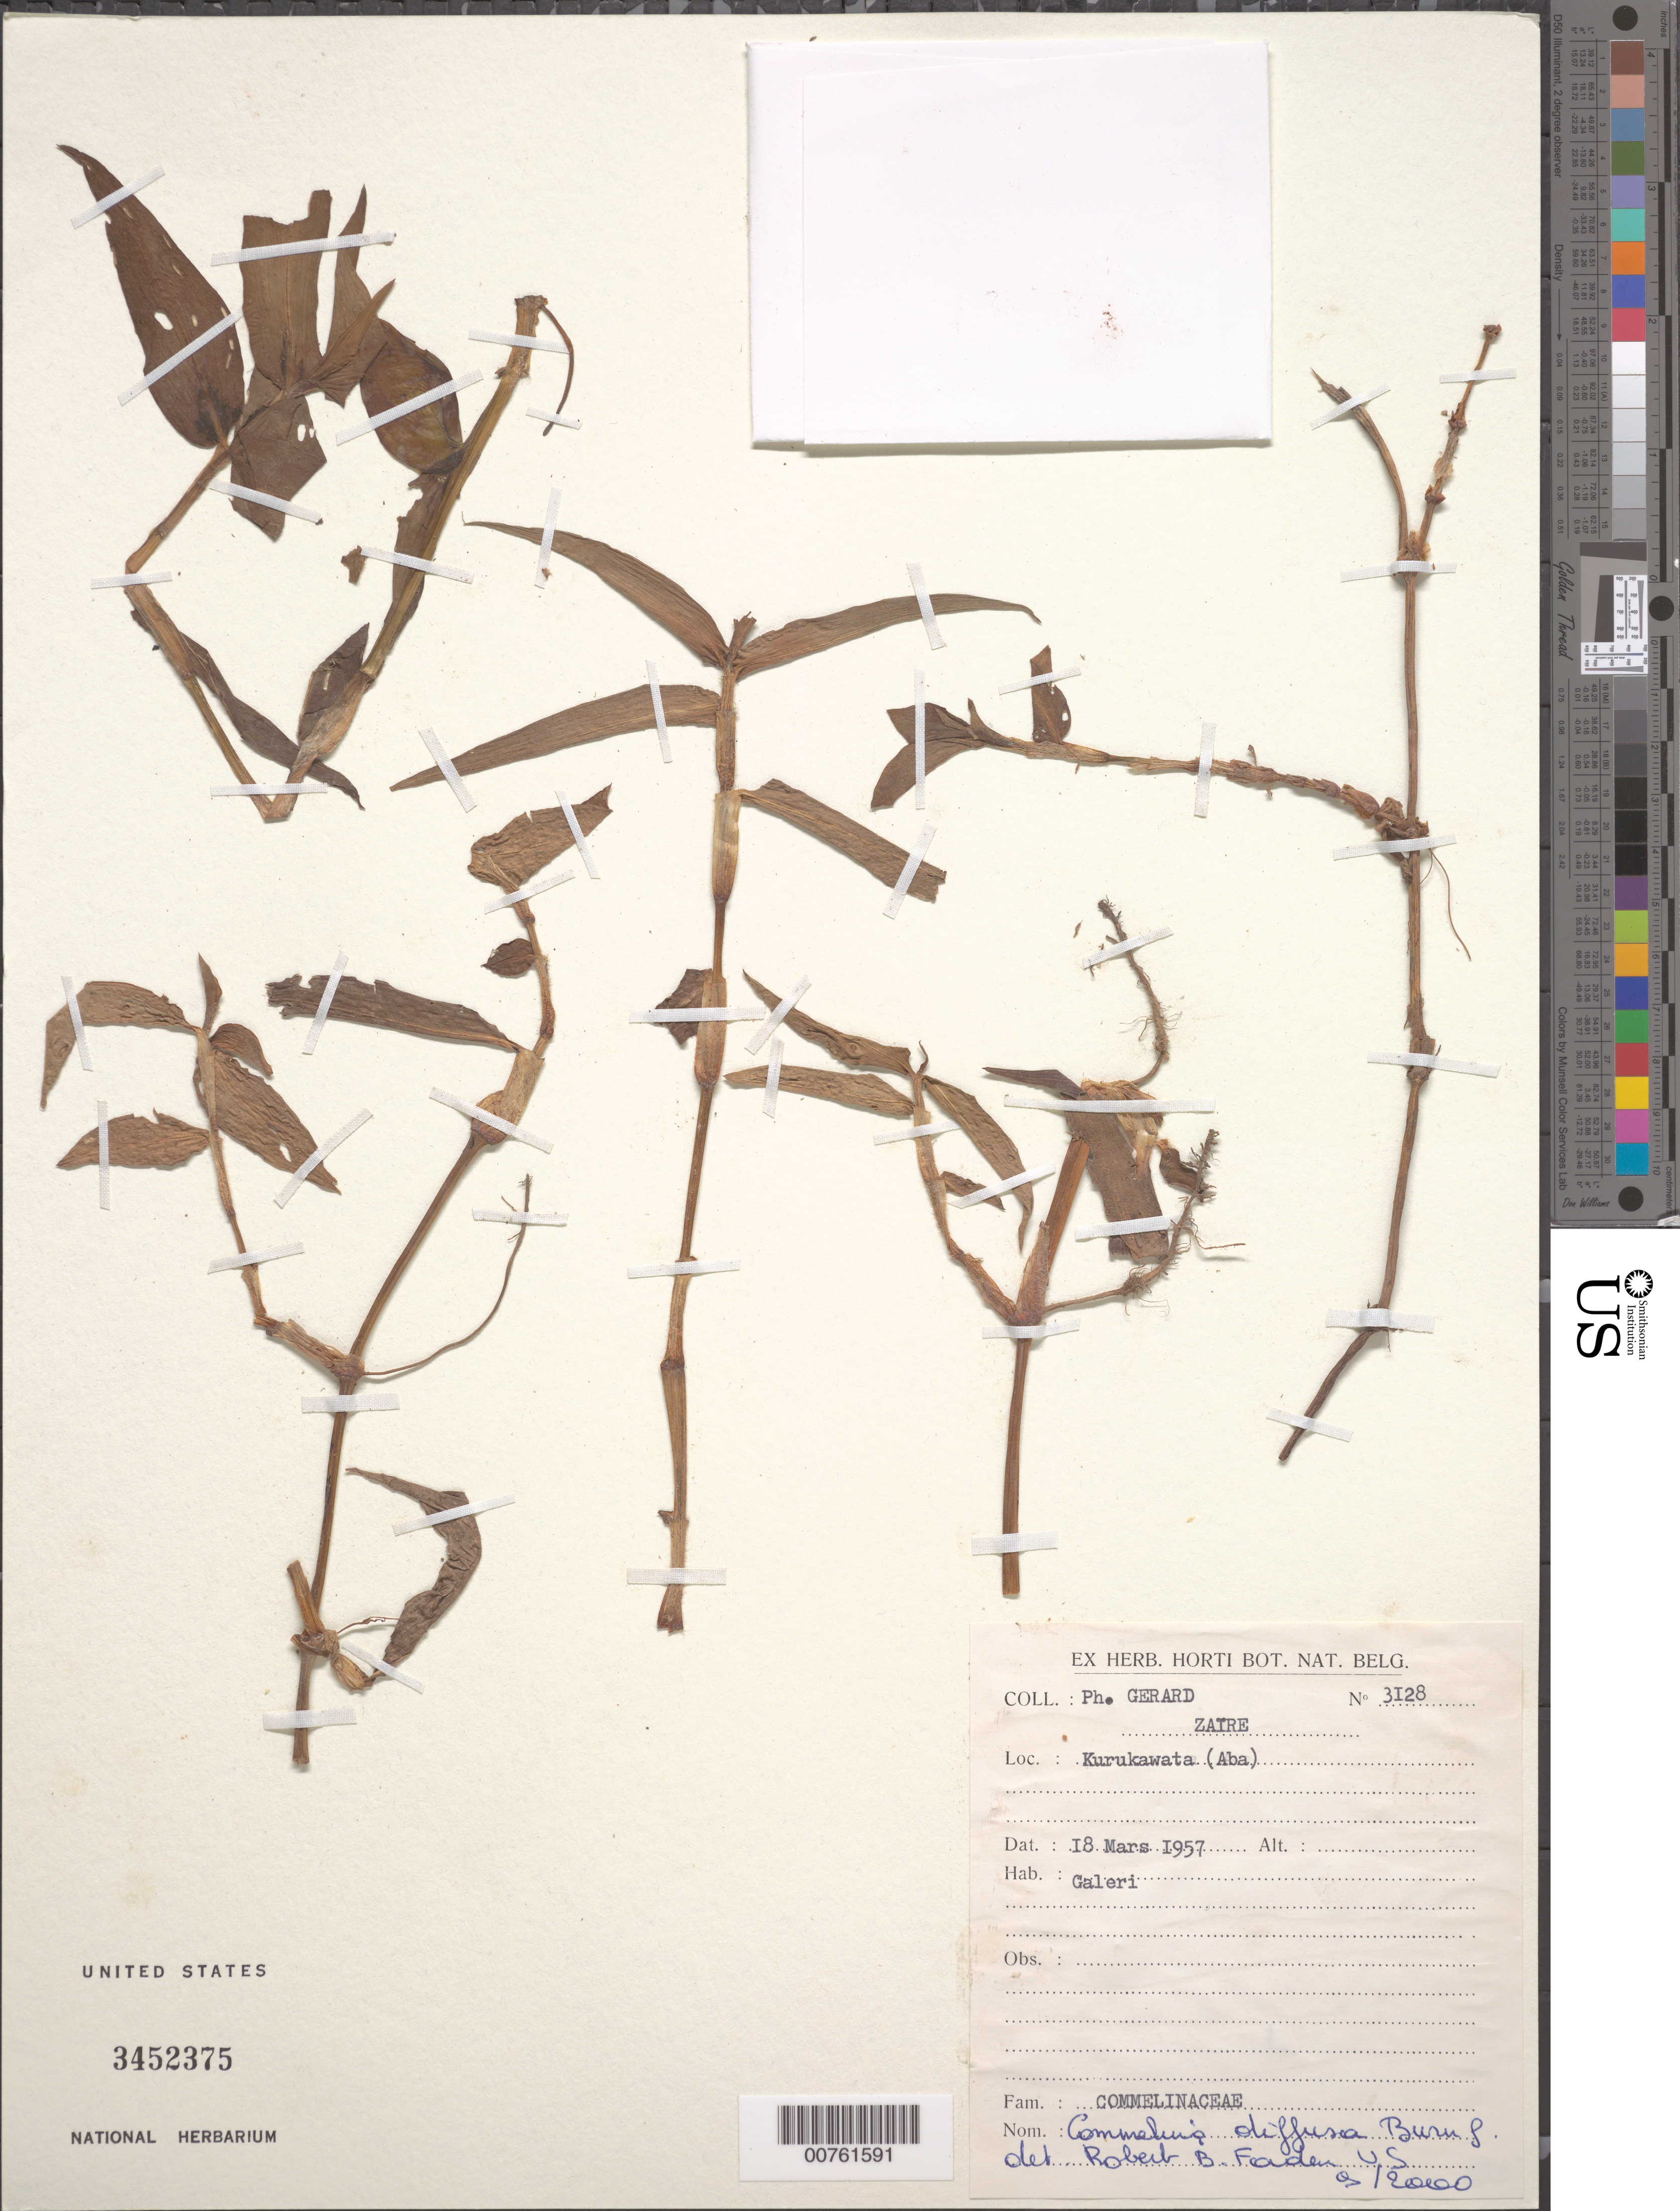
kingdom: Plantae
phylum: Tracheophyta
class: Liliopsida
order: Commelinales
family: Commelinaceae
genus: Commelina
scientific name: Commelina diffusa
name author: Burm. f.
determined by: Faden, Robert B., (US), Smithsonian Institution - National Museum of Natural History (UNITED STATES)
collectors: P. Gerard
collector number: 3128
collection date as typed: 18 Mar 1957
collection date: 1957-03-18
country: Congo, Democratic Republic of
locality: Kurukawata (Aba)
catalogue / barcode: US 3452375